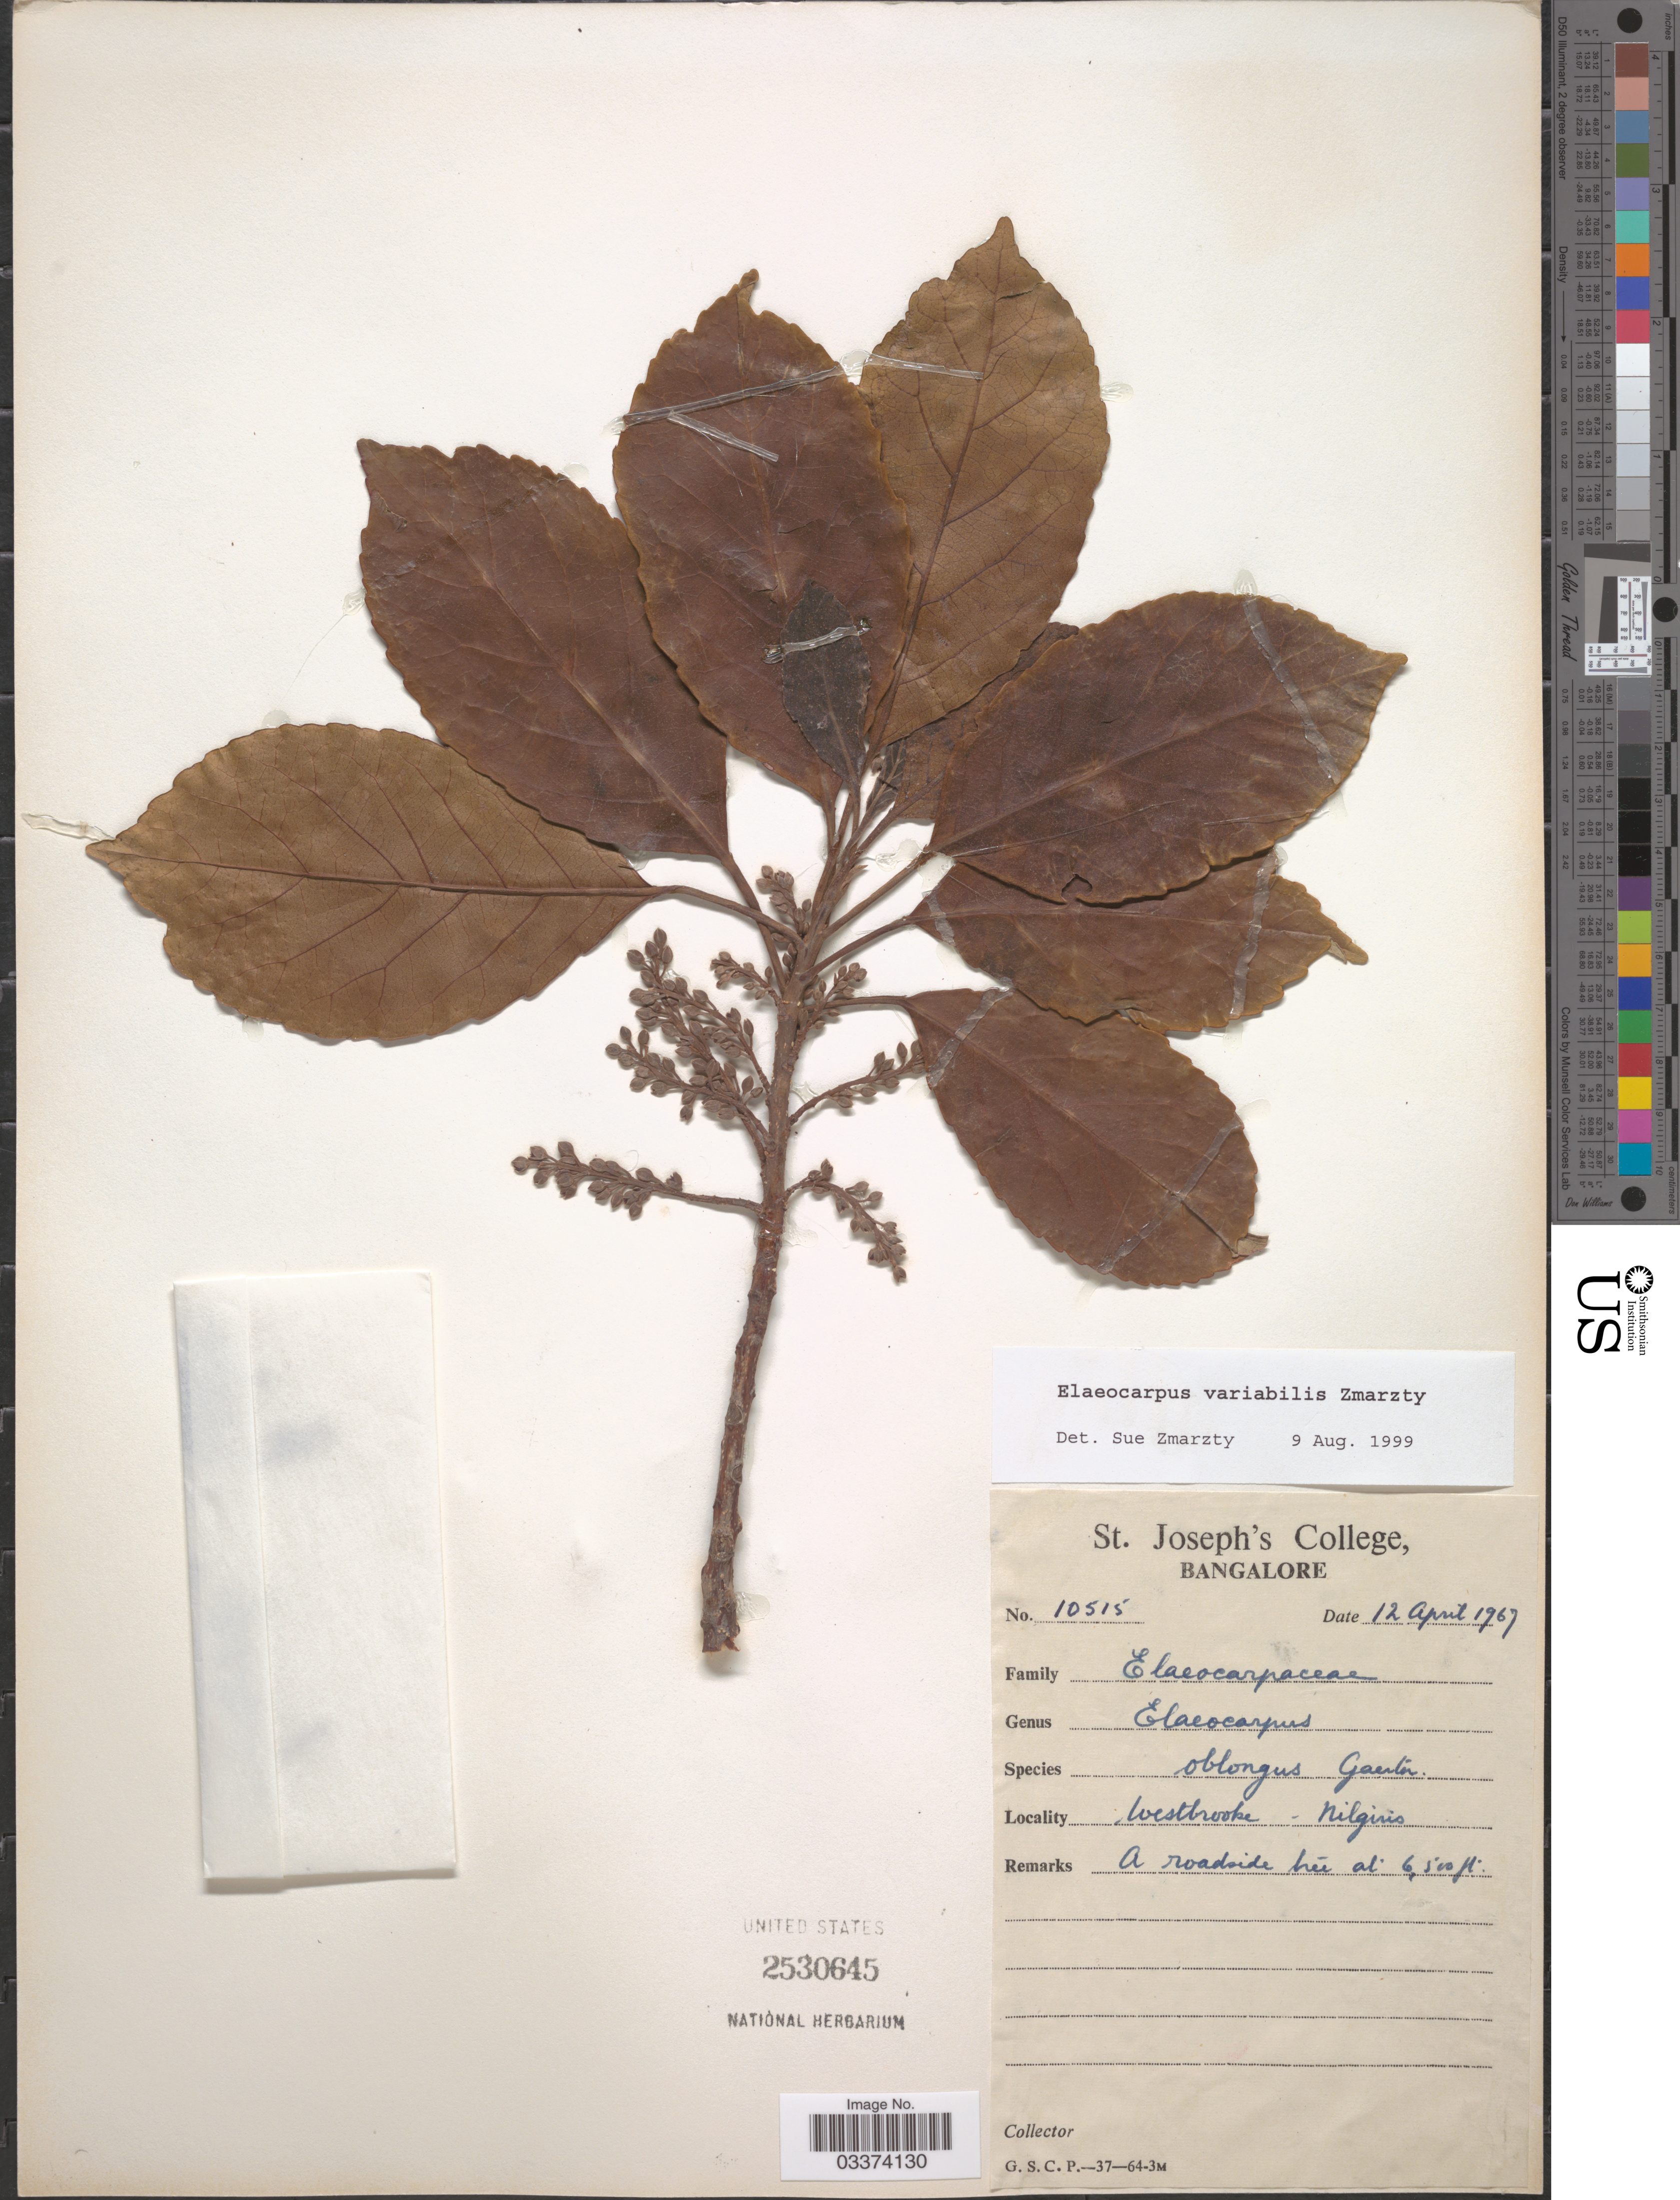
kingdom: Plantae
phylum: Tracheophyta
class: Magnoliopsida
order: Oxalidales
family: Elaeocarpaceae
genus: Elaeocarpus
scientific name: Elaeocarpus variabilis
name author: Zmarzty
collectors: St. Joseph's College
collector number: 10515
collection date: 1967-04-12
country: India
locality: Westbrooke - Nilgiris.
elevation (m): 1981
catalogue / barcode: US 2530645